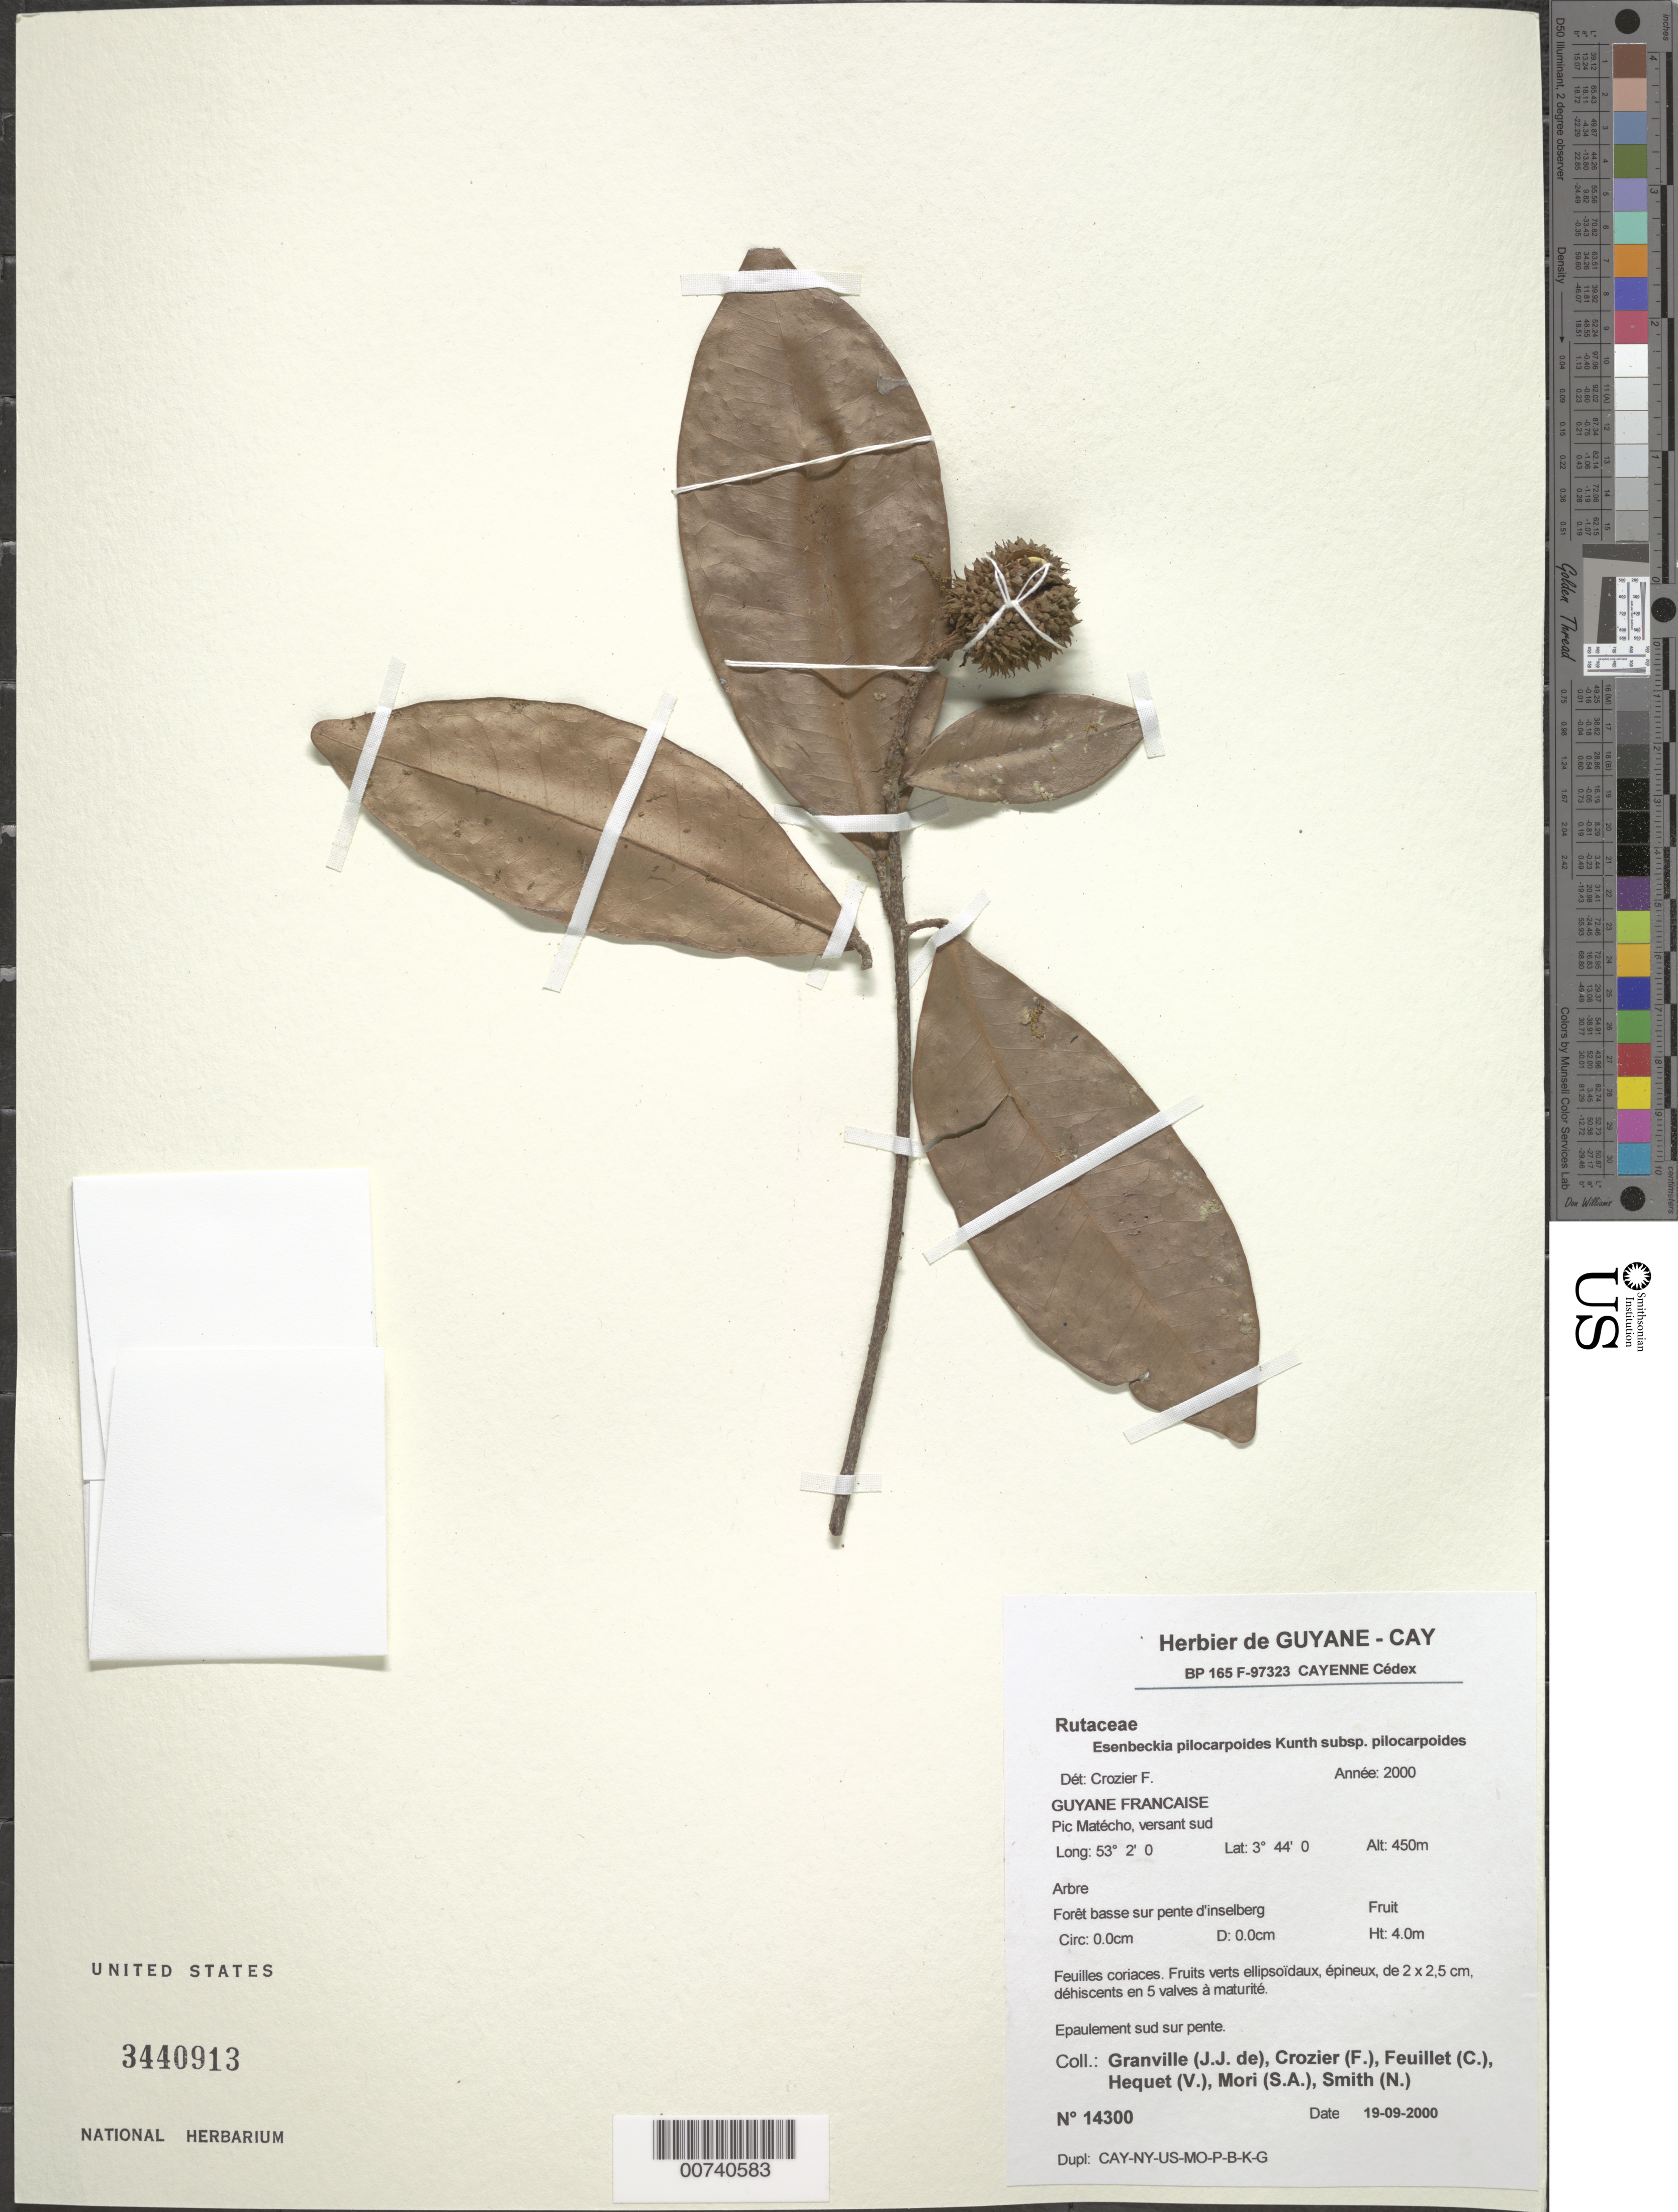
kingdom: Plantae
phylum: Tracheophyta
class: Magnoliopsida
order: Sapindales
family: Rutaceae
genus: Esenbeckia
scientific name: Esenbeckia grandiflora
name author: Mart.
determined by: Londoño-Echeverri, Y.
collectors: J.-J. de Granville, F. Crozier, C. Feuillet, V. Hequet, S. Mori & N. Smith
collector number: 14300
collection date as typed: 19-Sep-00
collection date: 2000-09-19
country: French Guiana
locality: Pic Matécho, versant sud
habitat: Low forest on slope of inselberg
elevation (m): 450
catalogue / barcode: US 3440913